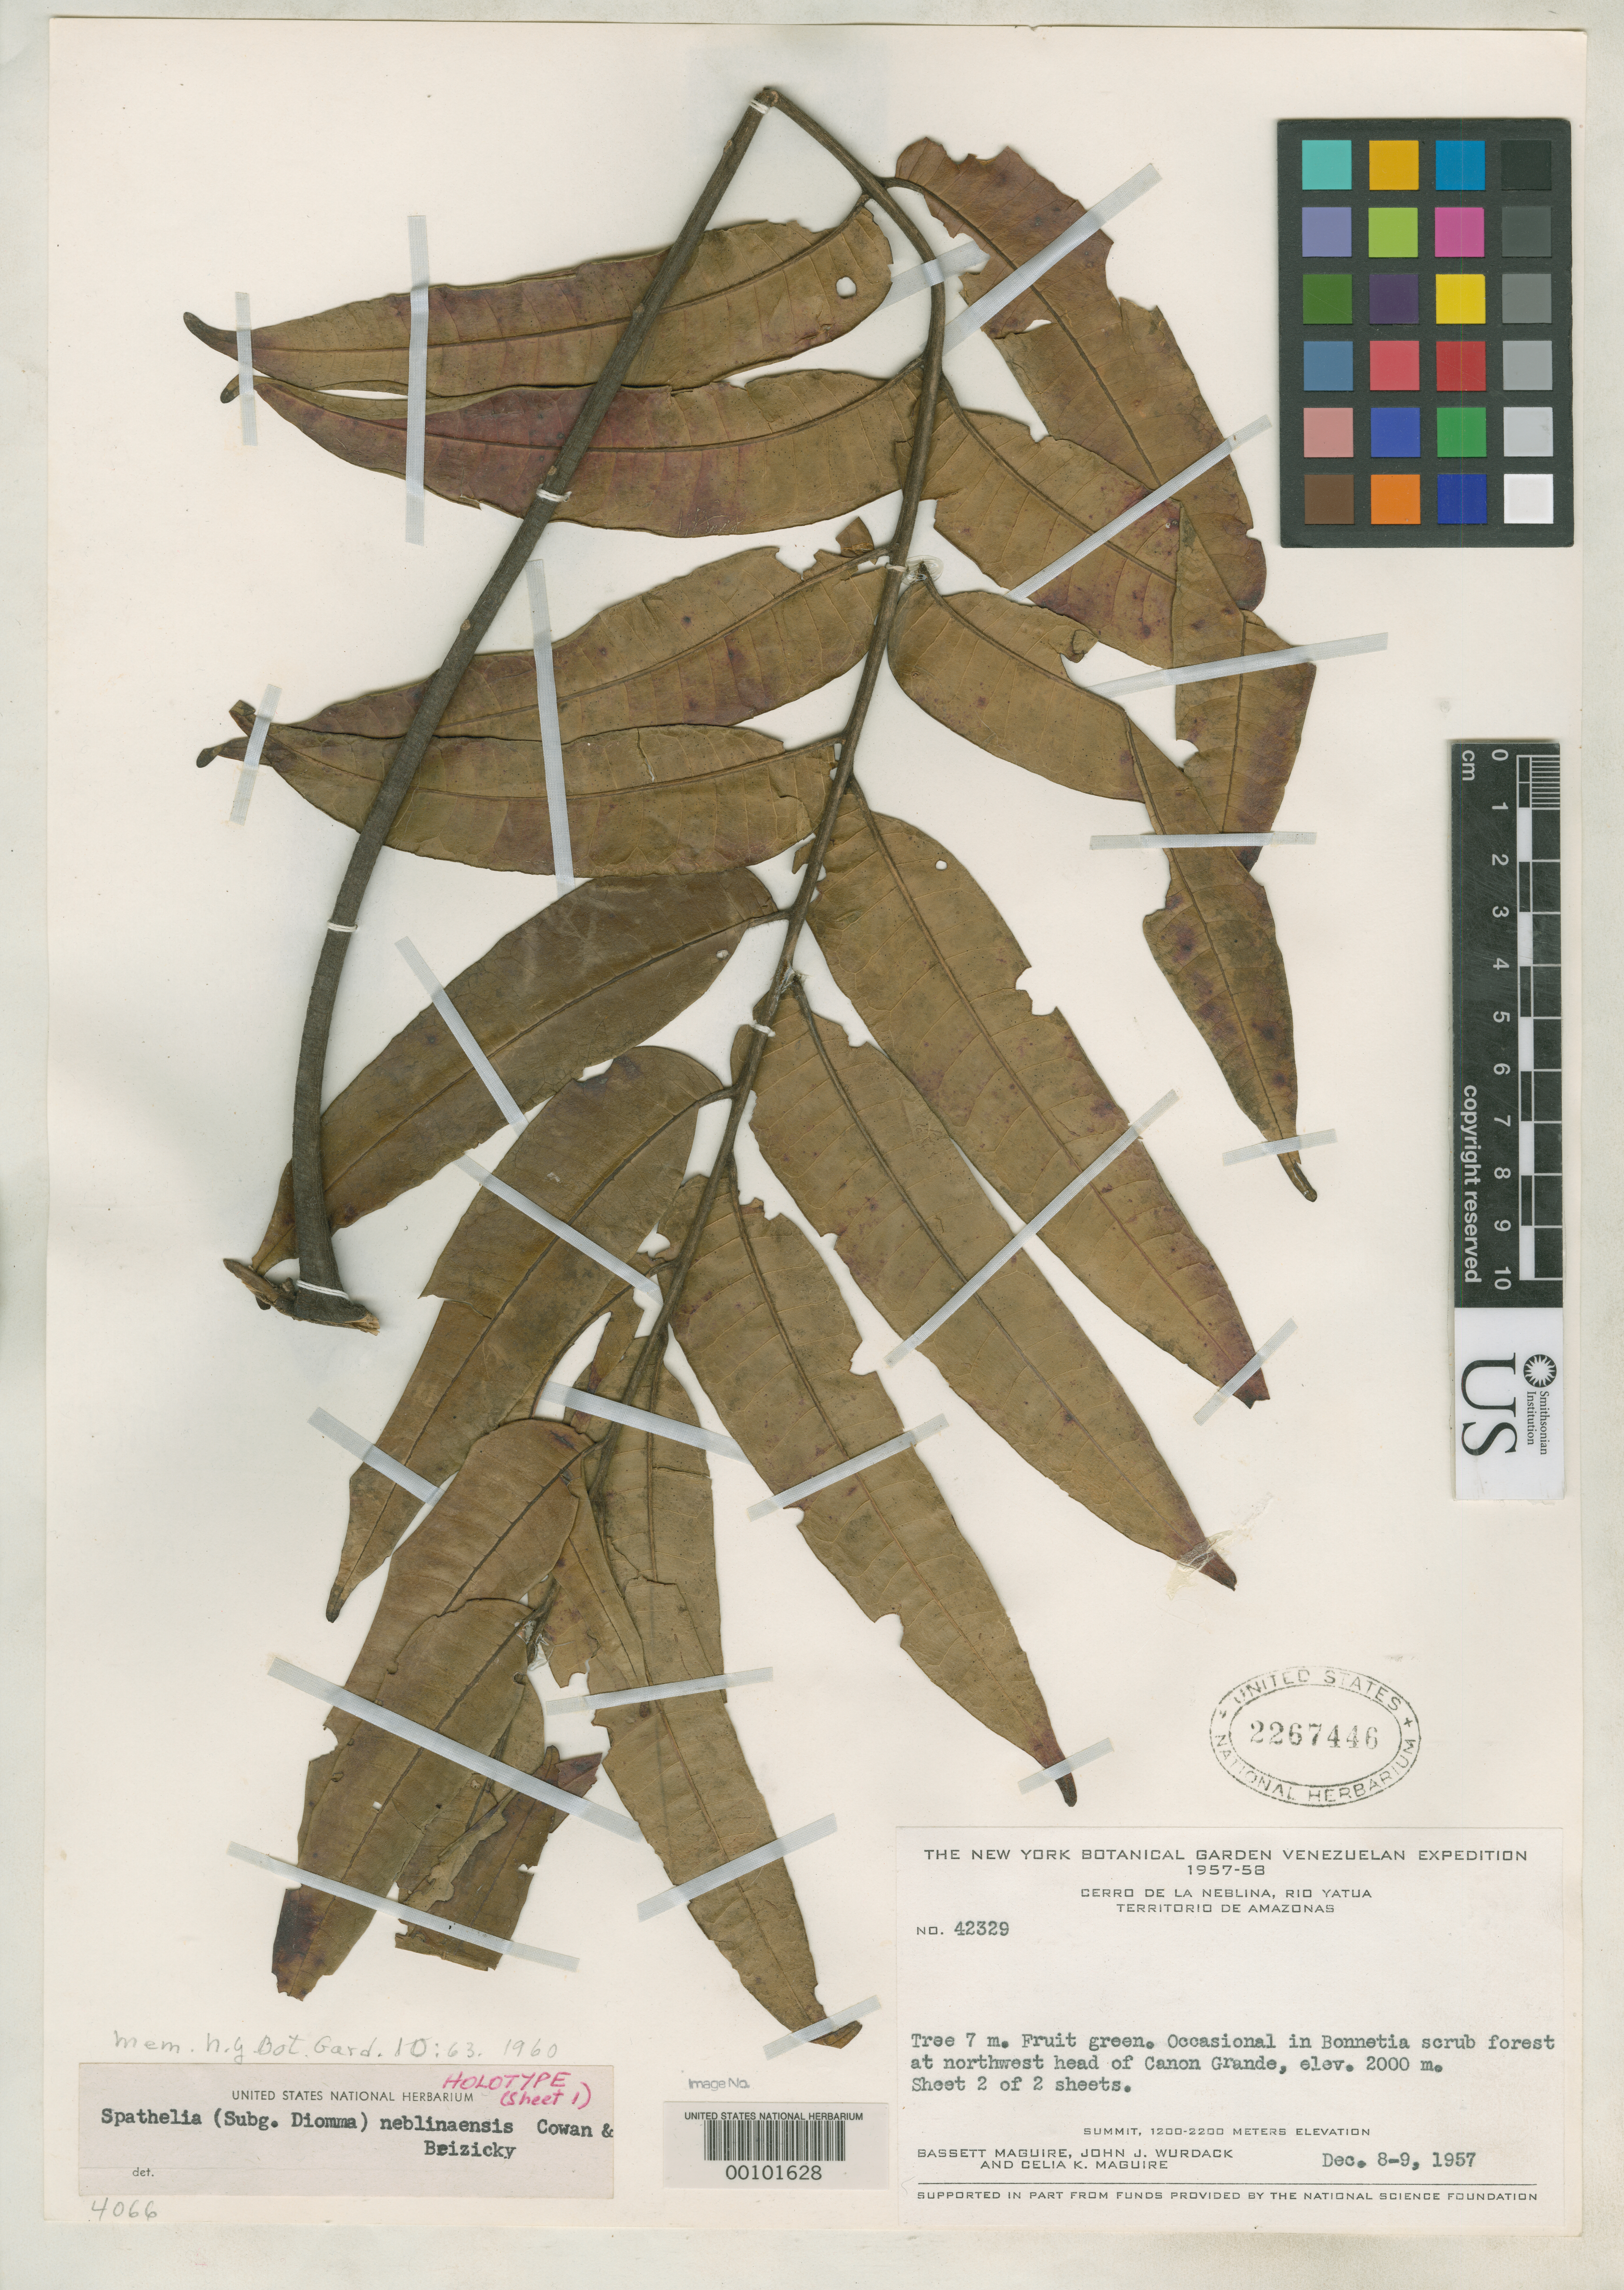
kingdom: Plantae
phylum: Tracheophyta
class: Magnoliopsida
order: Sapindales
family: Rutaceae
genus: Spathelia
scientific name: Spathelia neblinaensis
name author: R.S. Cowan & Brizicky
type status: Holotype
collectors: B. Maguire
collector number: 42329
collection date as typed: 08 Dec 1957 to 09 Dec 1957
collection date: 1957-12-08/1957-12-09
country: Venezuela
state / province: Amazonas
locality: Cerro de La Neblina, Rio Yatua.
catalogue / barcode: US 2267446